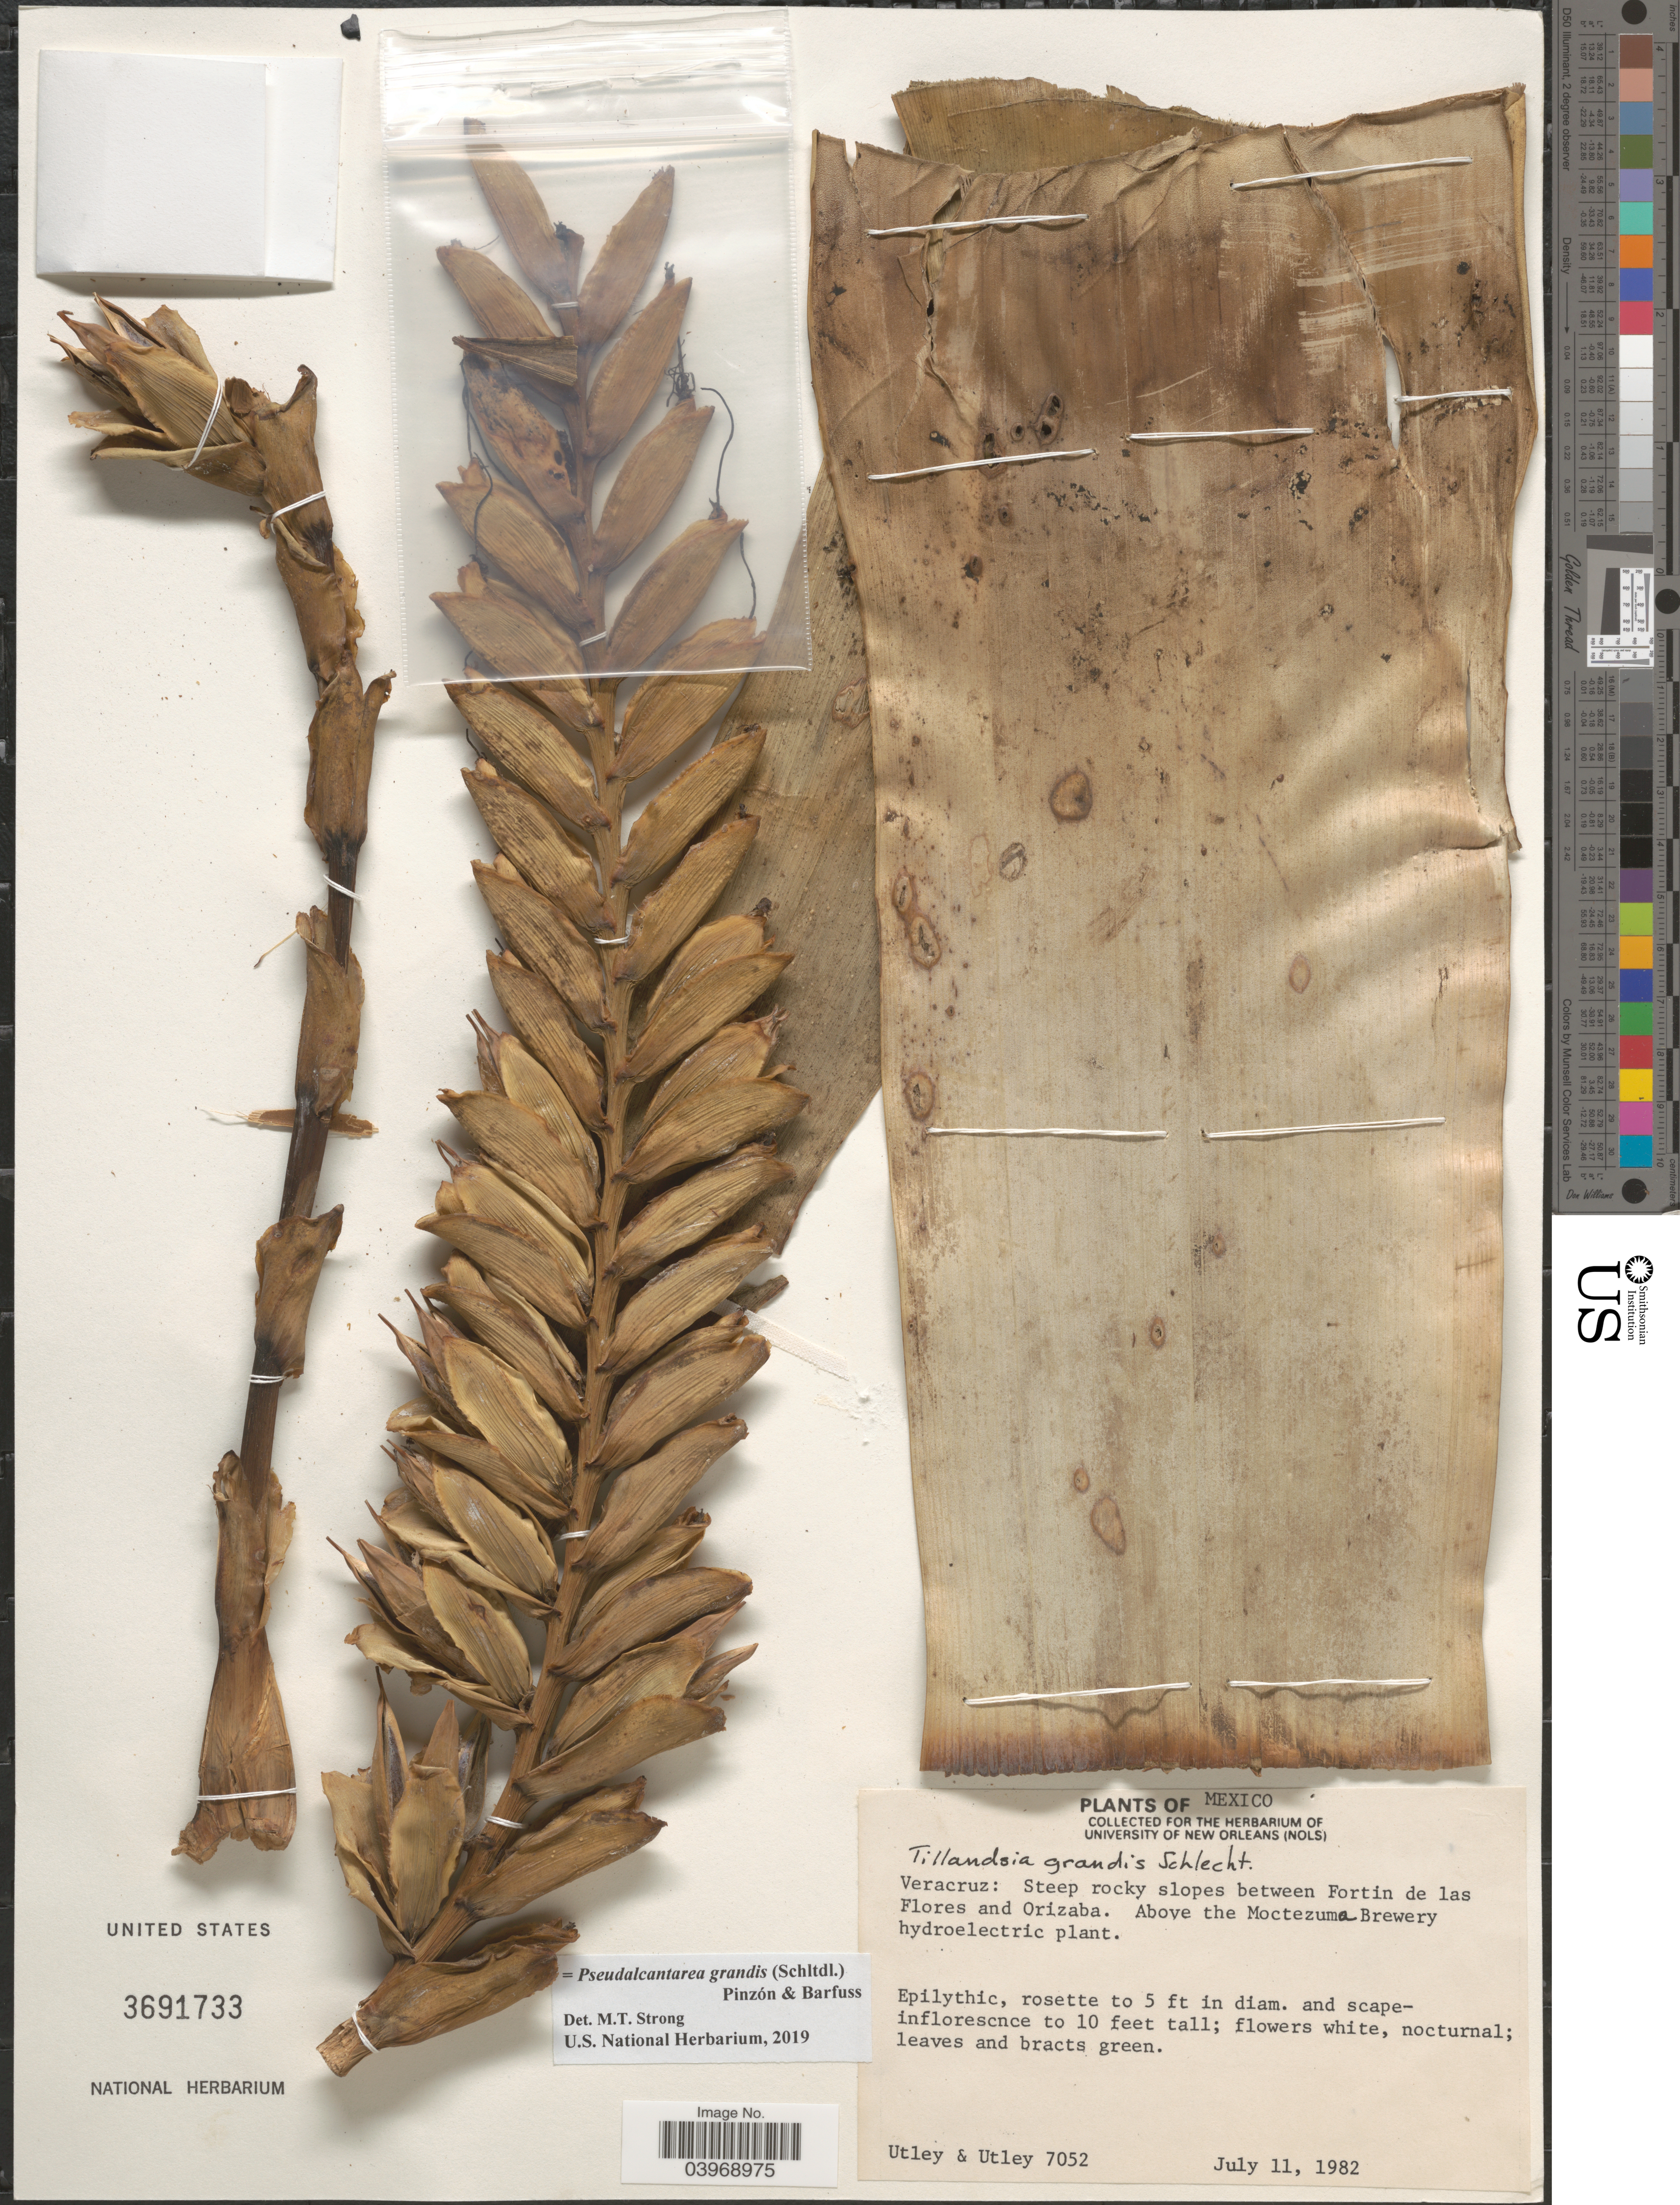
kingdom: Plantae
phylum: Tracheophyta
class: Liliopsida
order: Poales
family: Bromeliaceae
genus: Pseudalcantarea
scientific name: Pseudalcantarea grandis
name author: (Schltdl.) Pinzón & Barfuss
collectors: Utley & Utley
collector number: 7052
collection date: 1982-07-11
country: Mexico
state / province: Veracruz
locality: Veravruz: between Fortin de las Flores and Orizaba. Above the Moctezuma Brewery hydroelectric plant.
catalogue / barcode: US 3691733